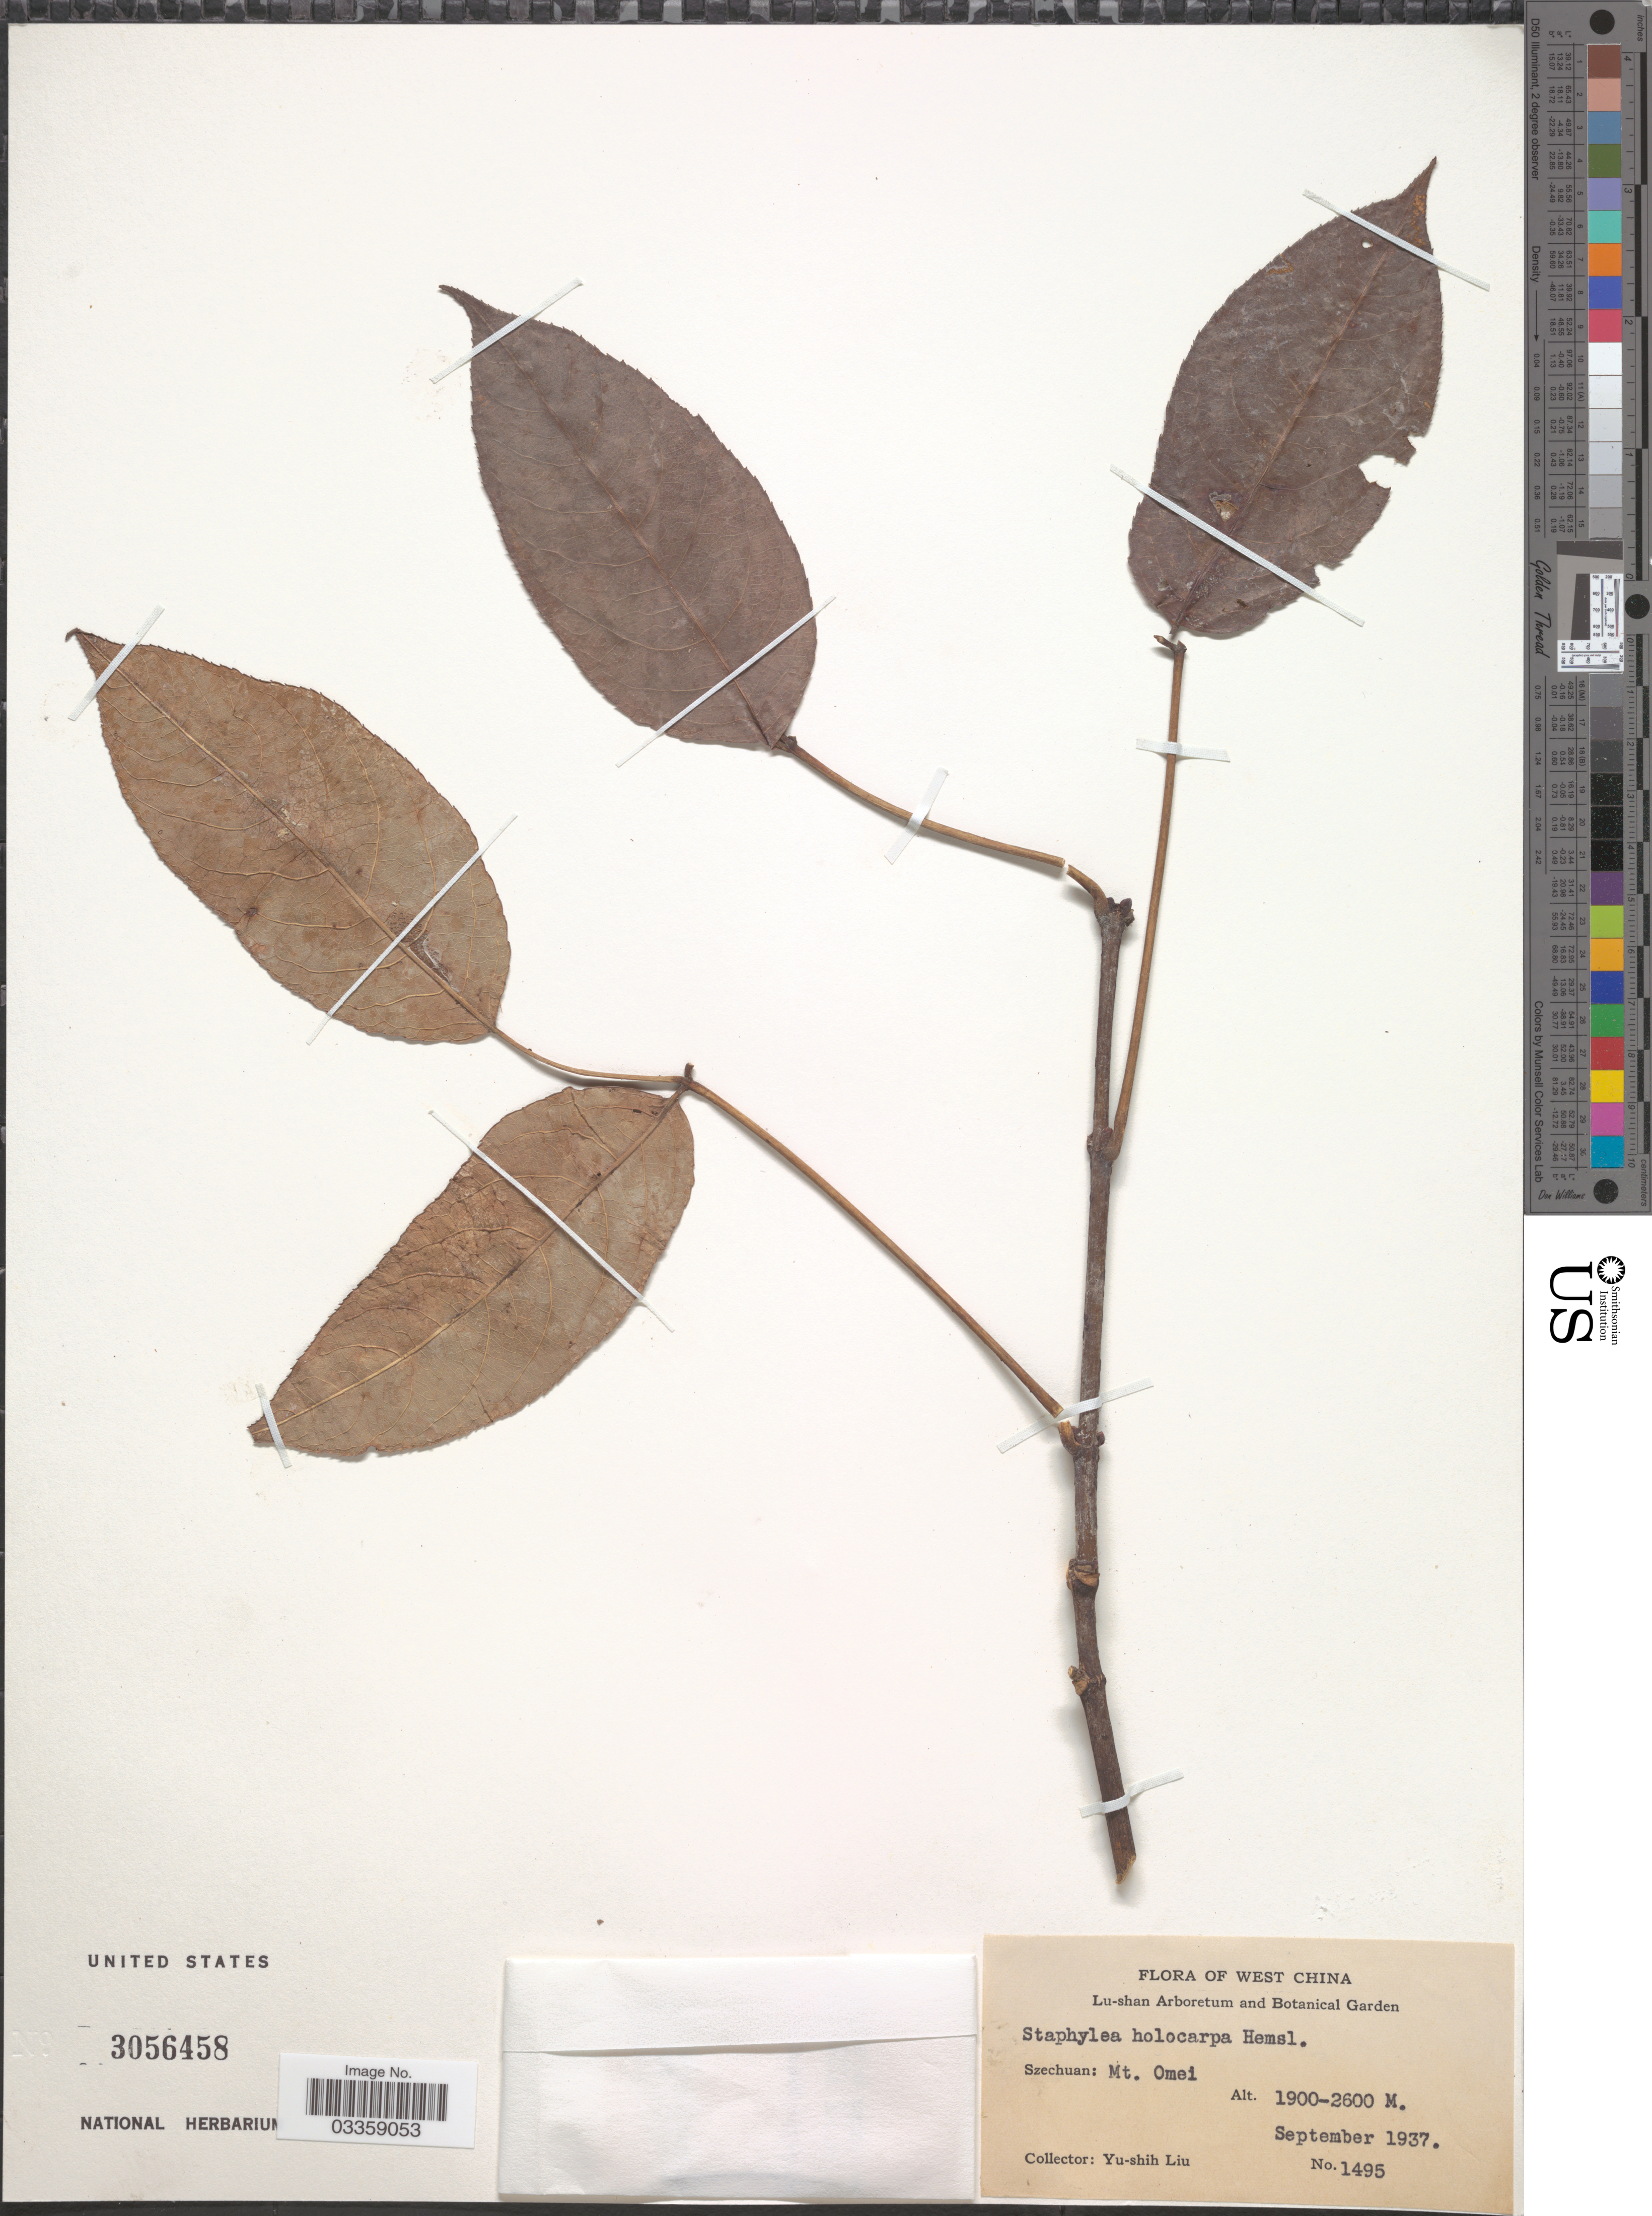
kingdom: Plantae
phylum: Tracheophyta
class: Magnoliopsida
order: Crossosomatales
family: Staphyleaceae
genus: Staphylea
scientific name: Staphylea holocarpa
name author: Hemsl.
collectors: Y.-S. Liu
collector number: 1495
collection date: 1937-09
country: China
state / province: Sichuan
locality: West China. Szechuan: Mt. Omei.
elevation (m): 1900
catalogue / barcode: US 3056458